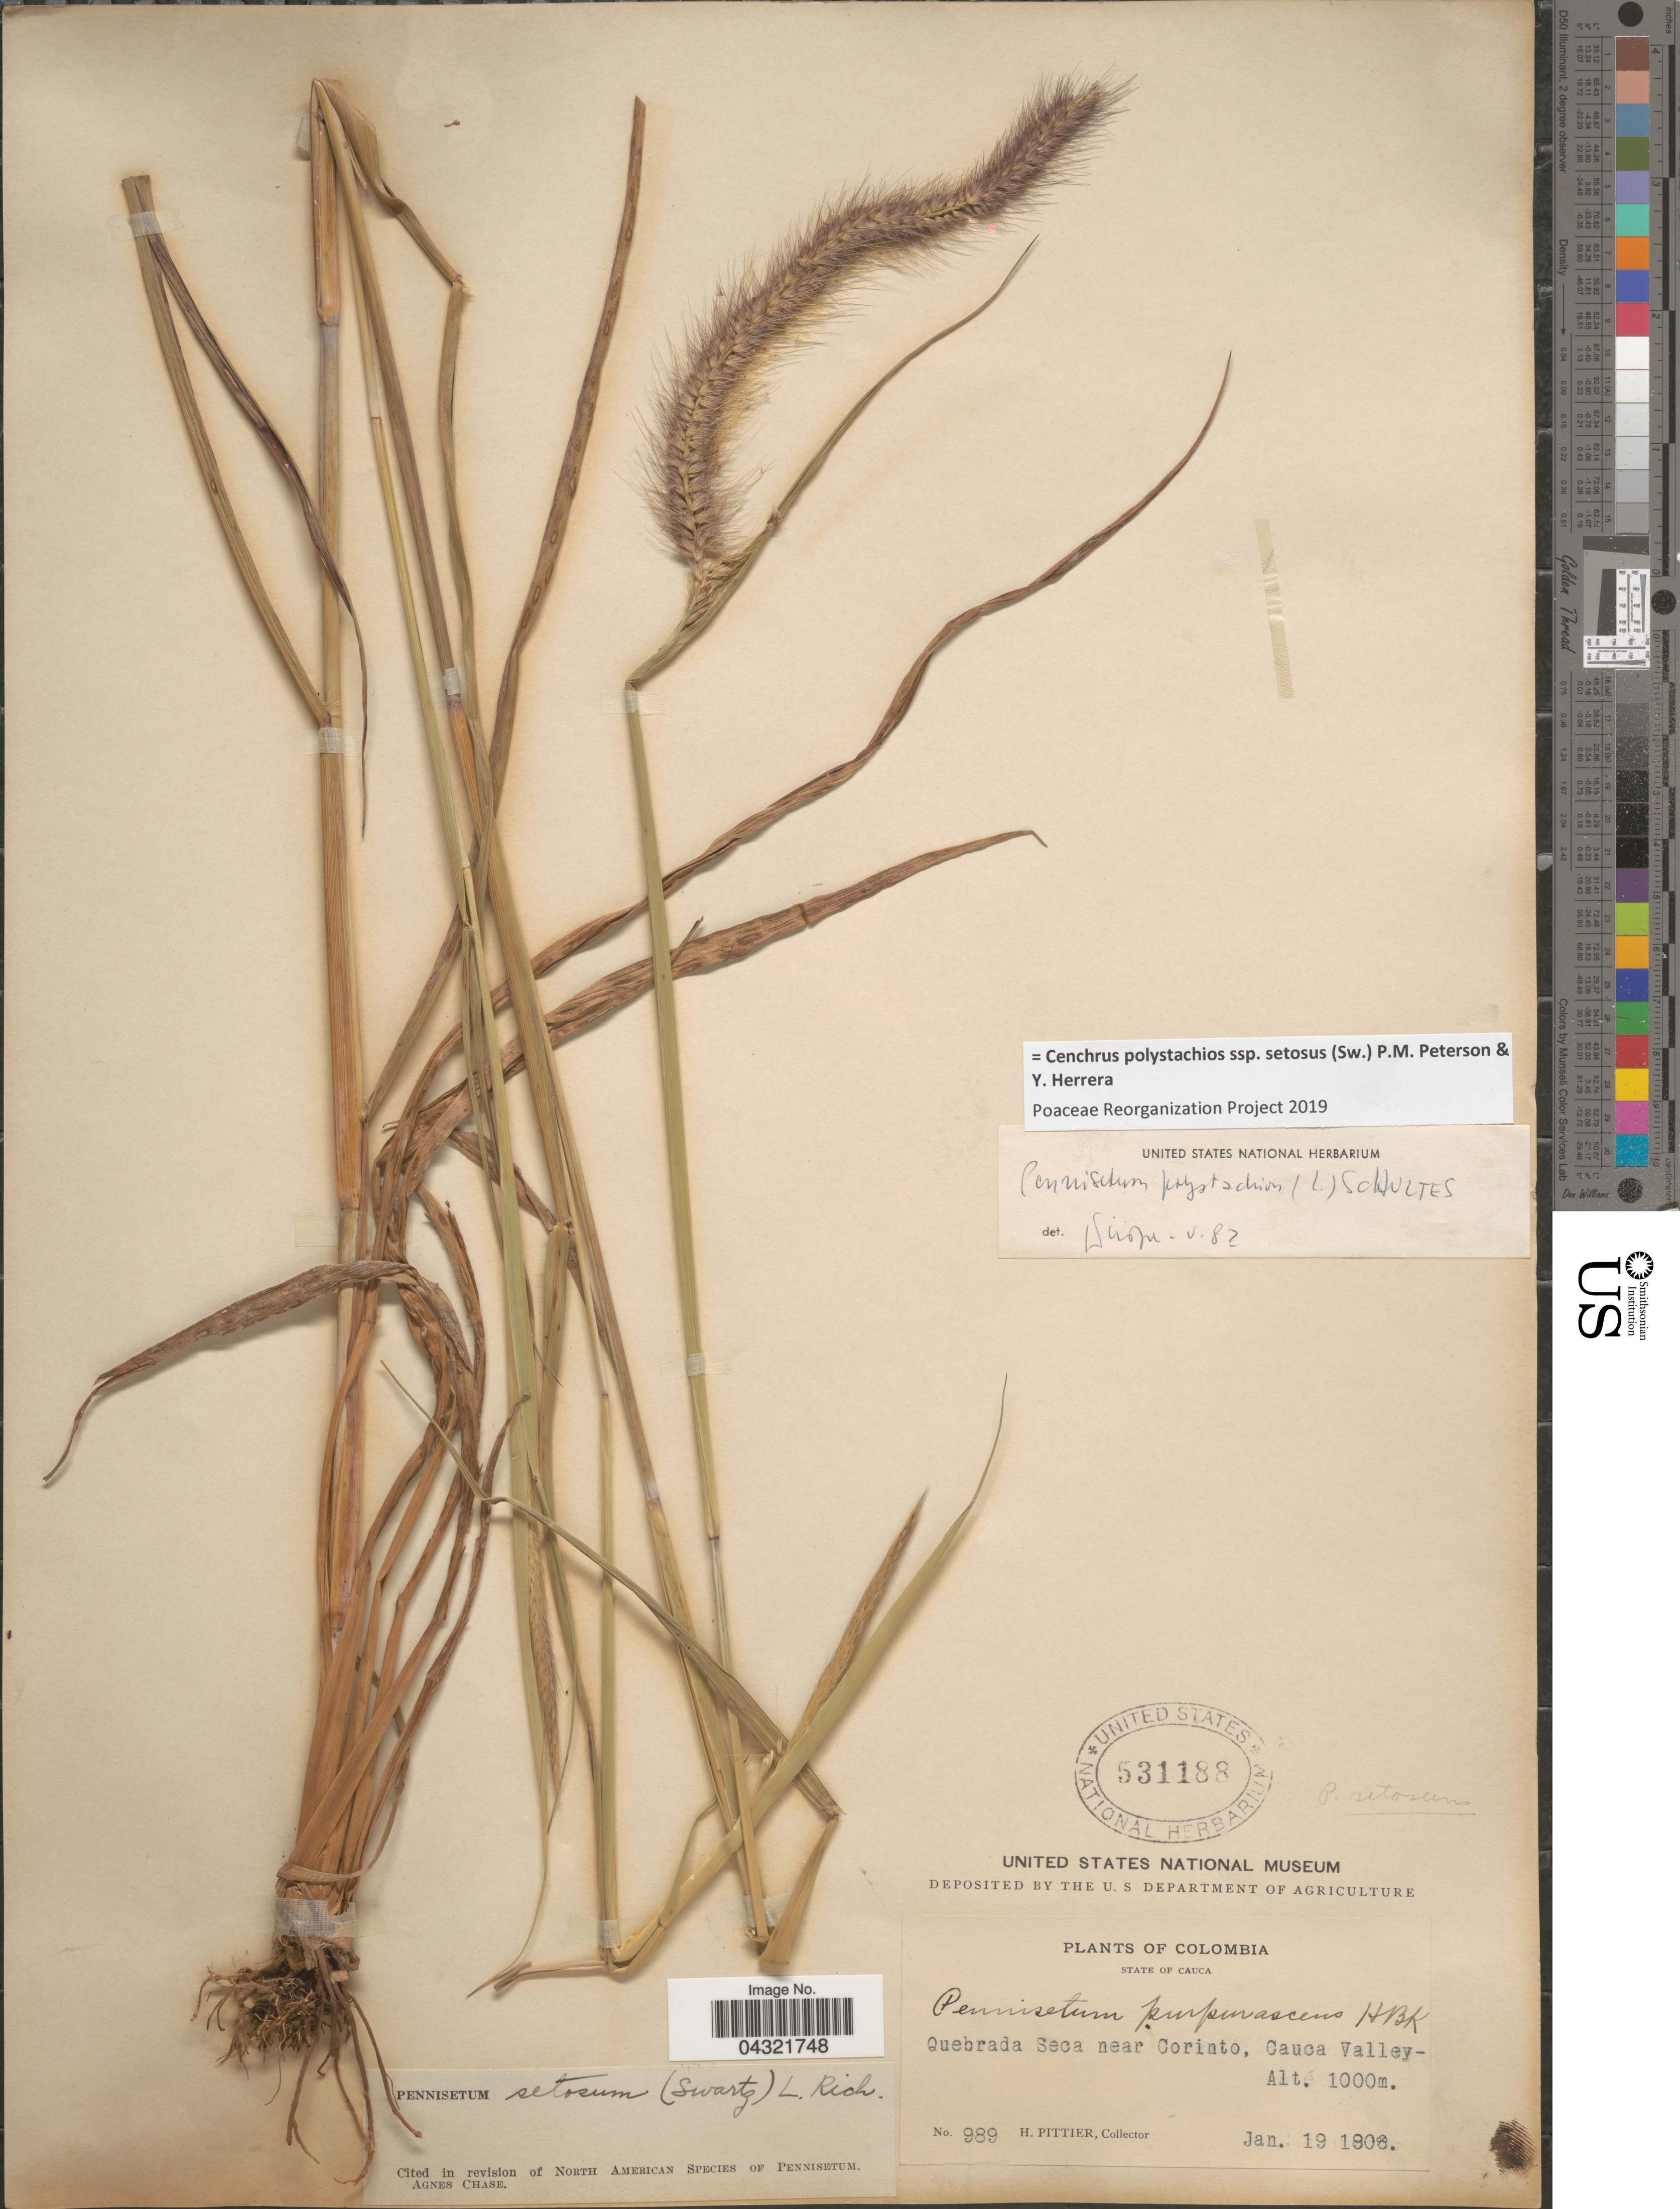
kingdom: Plantae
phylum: Tracheophyta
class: Liliopsida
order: Poales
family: Poaceae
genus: Cenchrus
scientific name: Cenchrus polystachios subsp. setosus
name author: (Sw.) P.M. Peterson & Y. Herrera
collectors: H. F. Pittier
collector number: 989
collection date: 1908-01-19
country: Colombia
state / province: Cauca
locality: Quebrada Seca near Corinto, Cauca Valley.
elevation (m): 1000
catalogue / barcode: US 531188